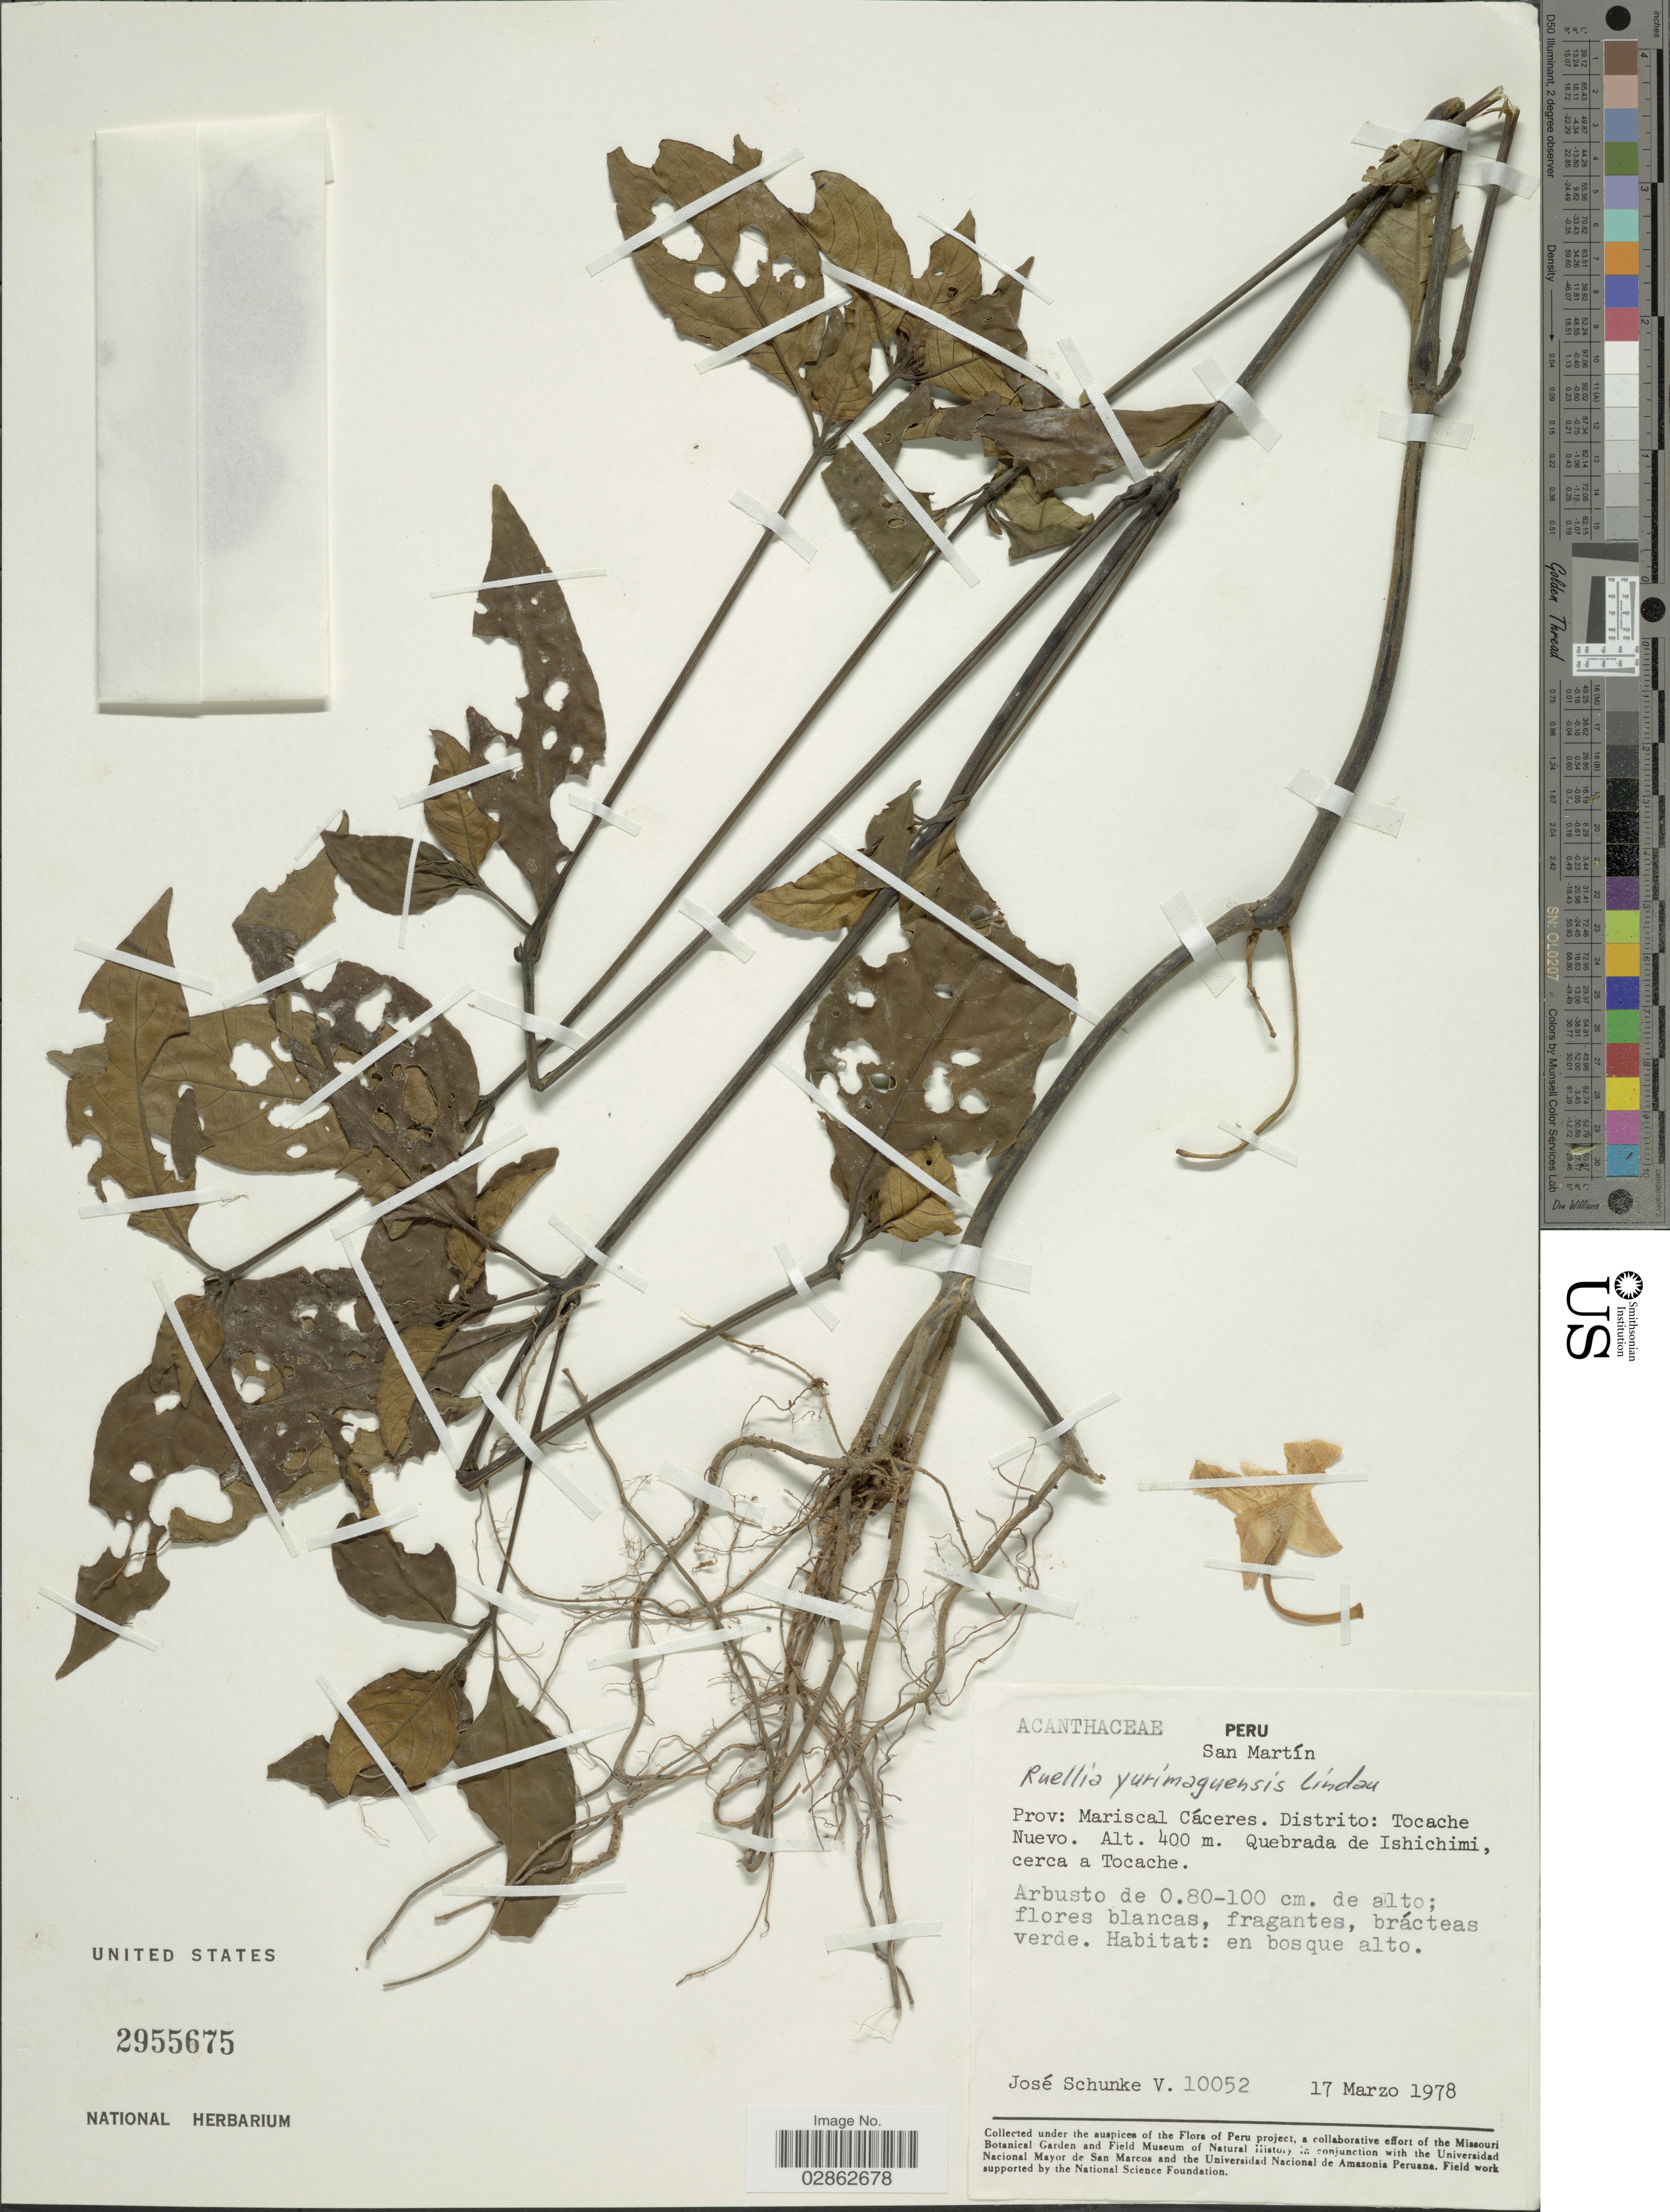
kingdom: Plantae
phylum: Tracheophyta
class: Magnoliopsida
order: Lamiales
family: Acanthaceae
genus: Ruellia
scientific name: Ruellia yurimaguensis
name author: Lindau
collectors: J. Schunke Vigo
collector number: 10052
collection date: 1978-03-17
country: Peru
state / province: San Martín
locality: Prov: Mariscal Cáceres. Distrito: Tocache Nuevo. Quebrada Ishichimi, cerca a Tocache.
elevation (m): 400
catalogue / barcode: US 2955675